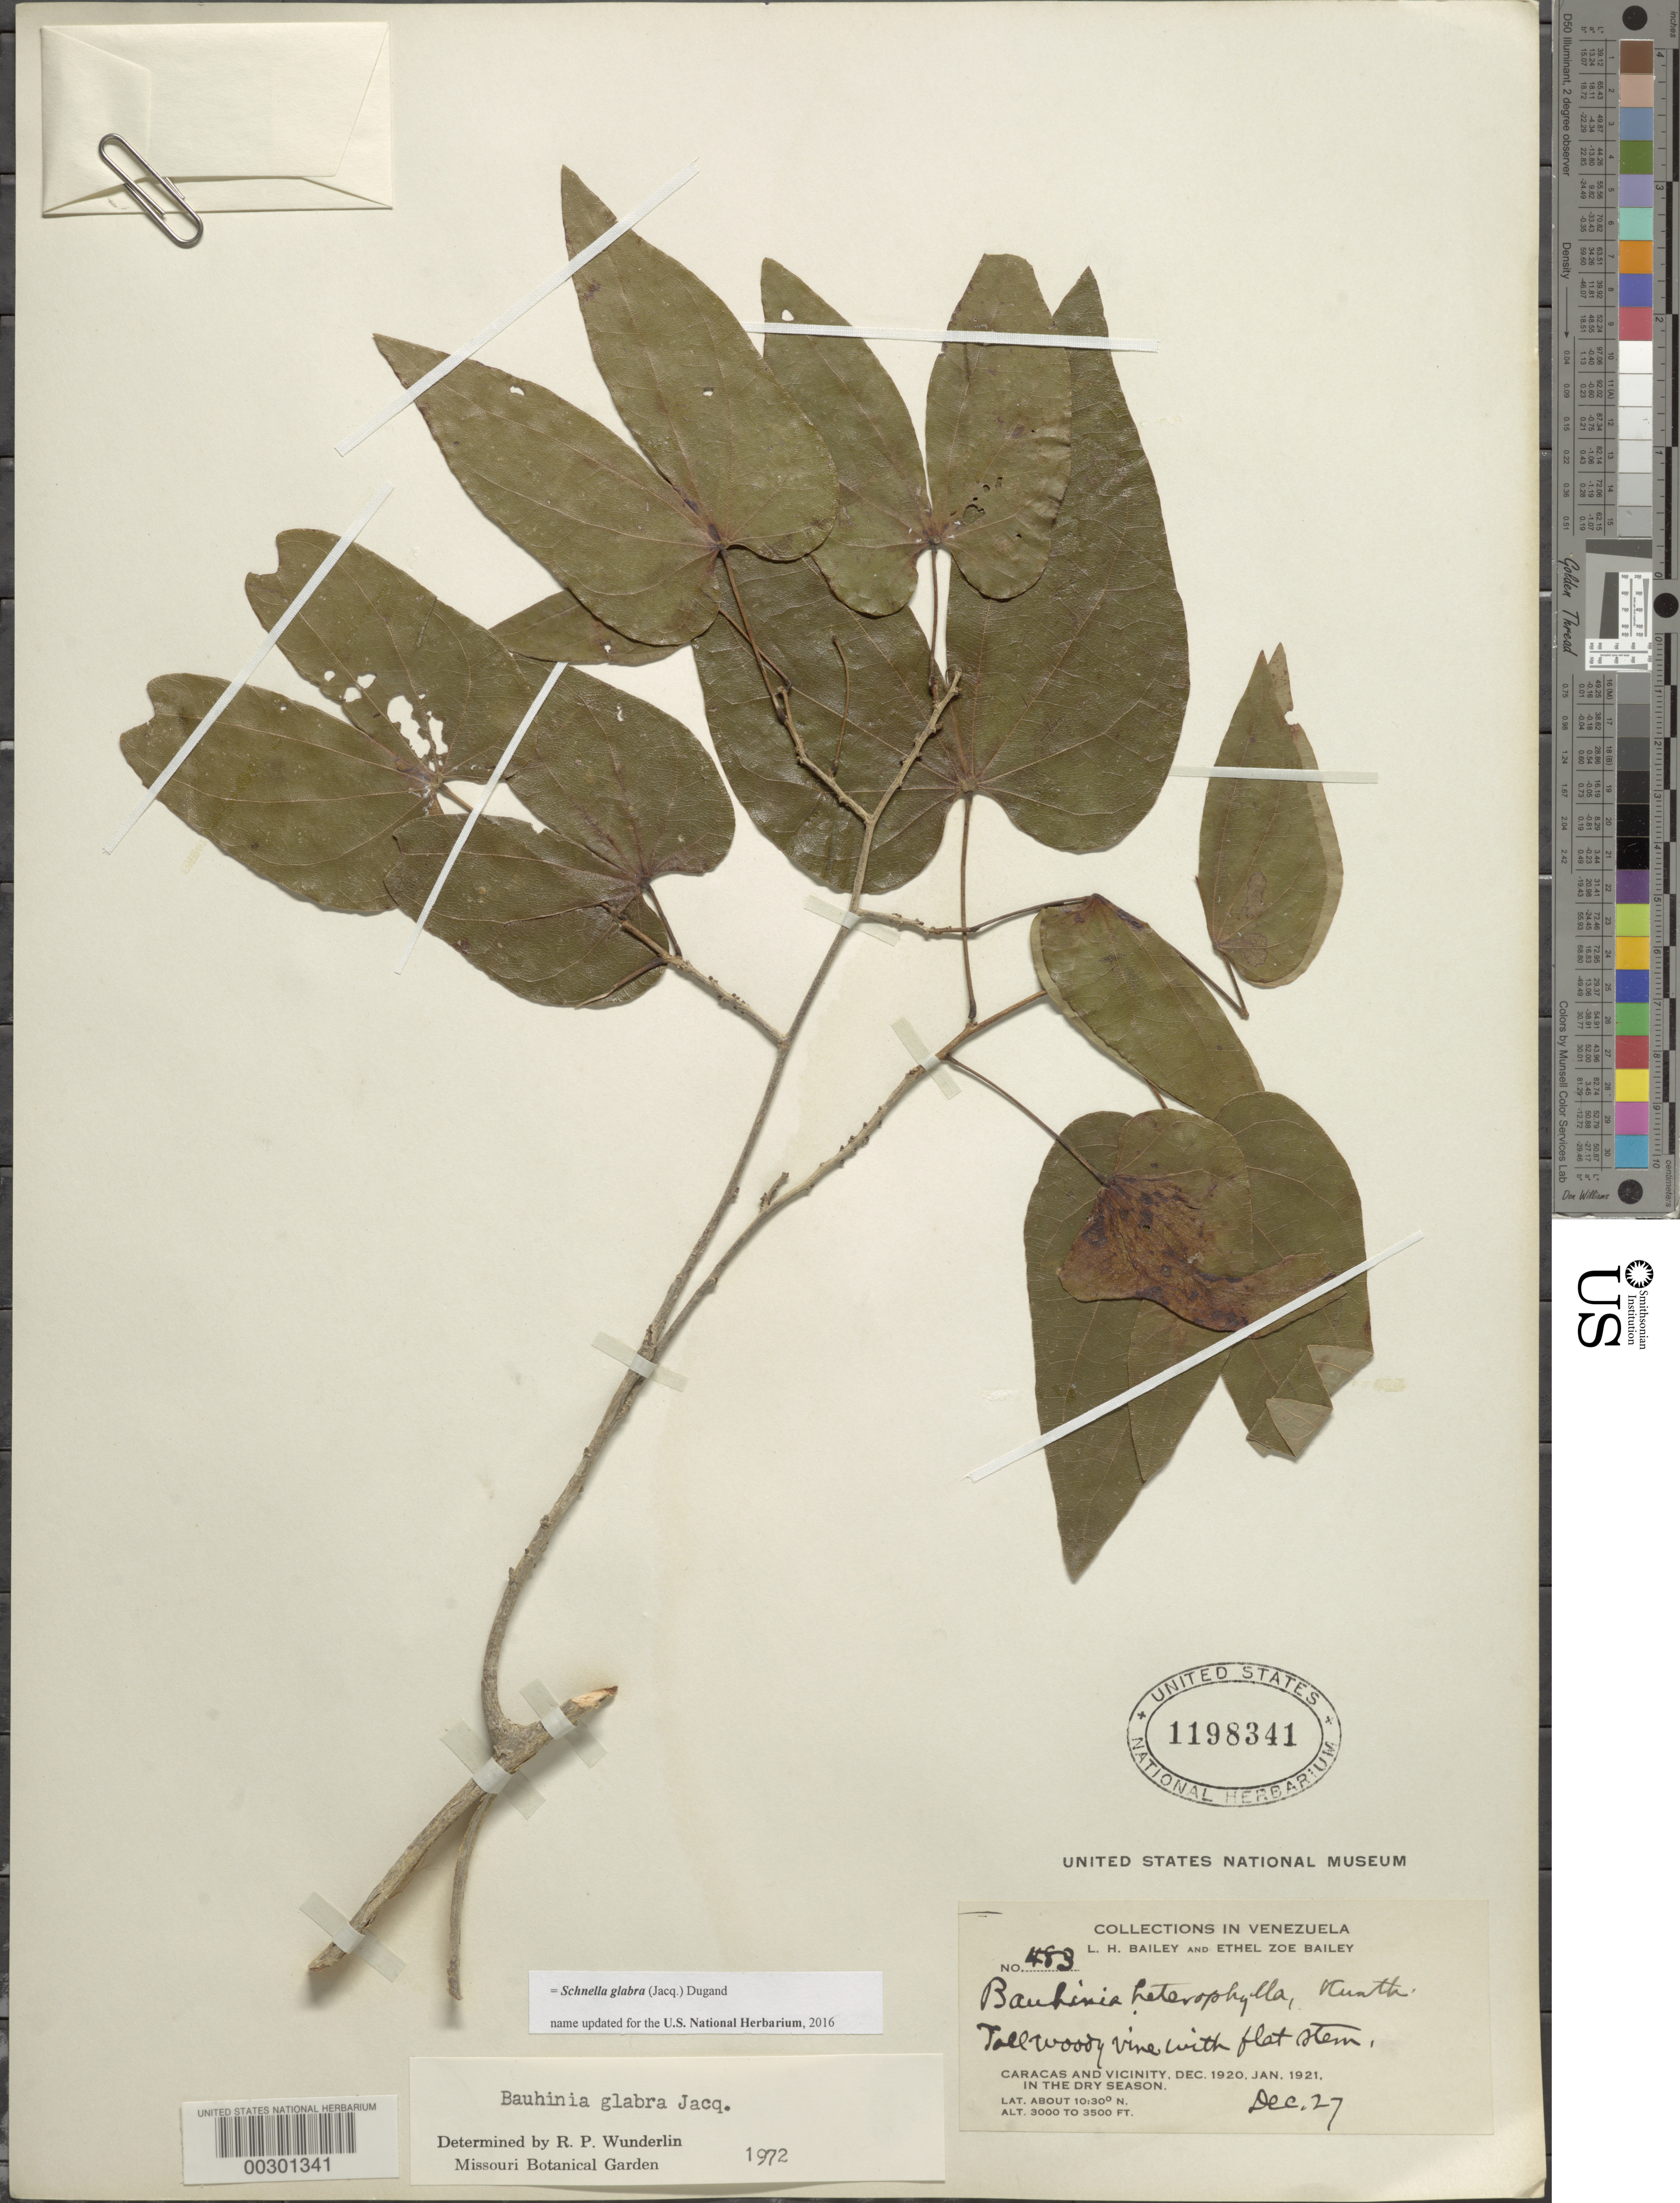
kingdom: Plantae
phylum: Tracheophyta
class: Magnoliopsida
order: Fabales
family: Fabaceae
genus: Schnella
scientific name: Schnella glabra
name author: (Jacq.) Dugand G.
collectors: L. H. Bailey & E. Z. Bailey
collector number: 483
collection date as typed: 27 Dec 1920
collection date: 1920-12-27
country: Venezuela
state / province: Distrito Federal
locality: Caracas and vicinity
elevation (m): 914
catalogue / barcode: US 1198341